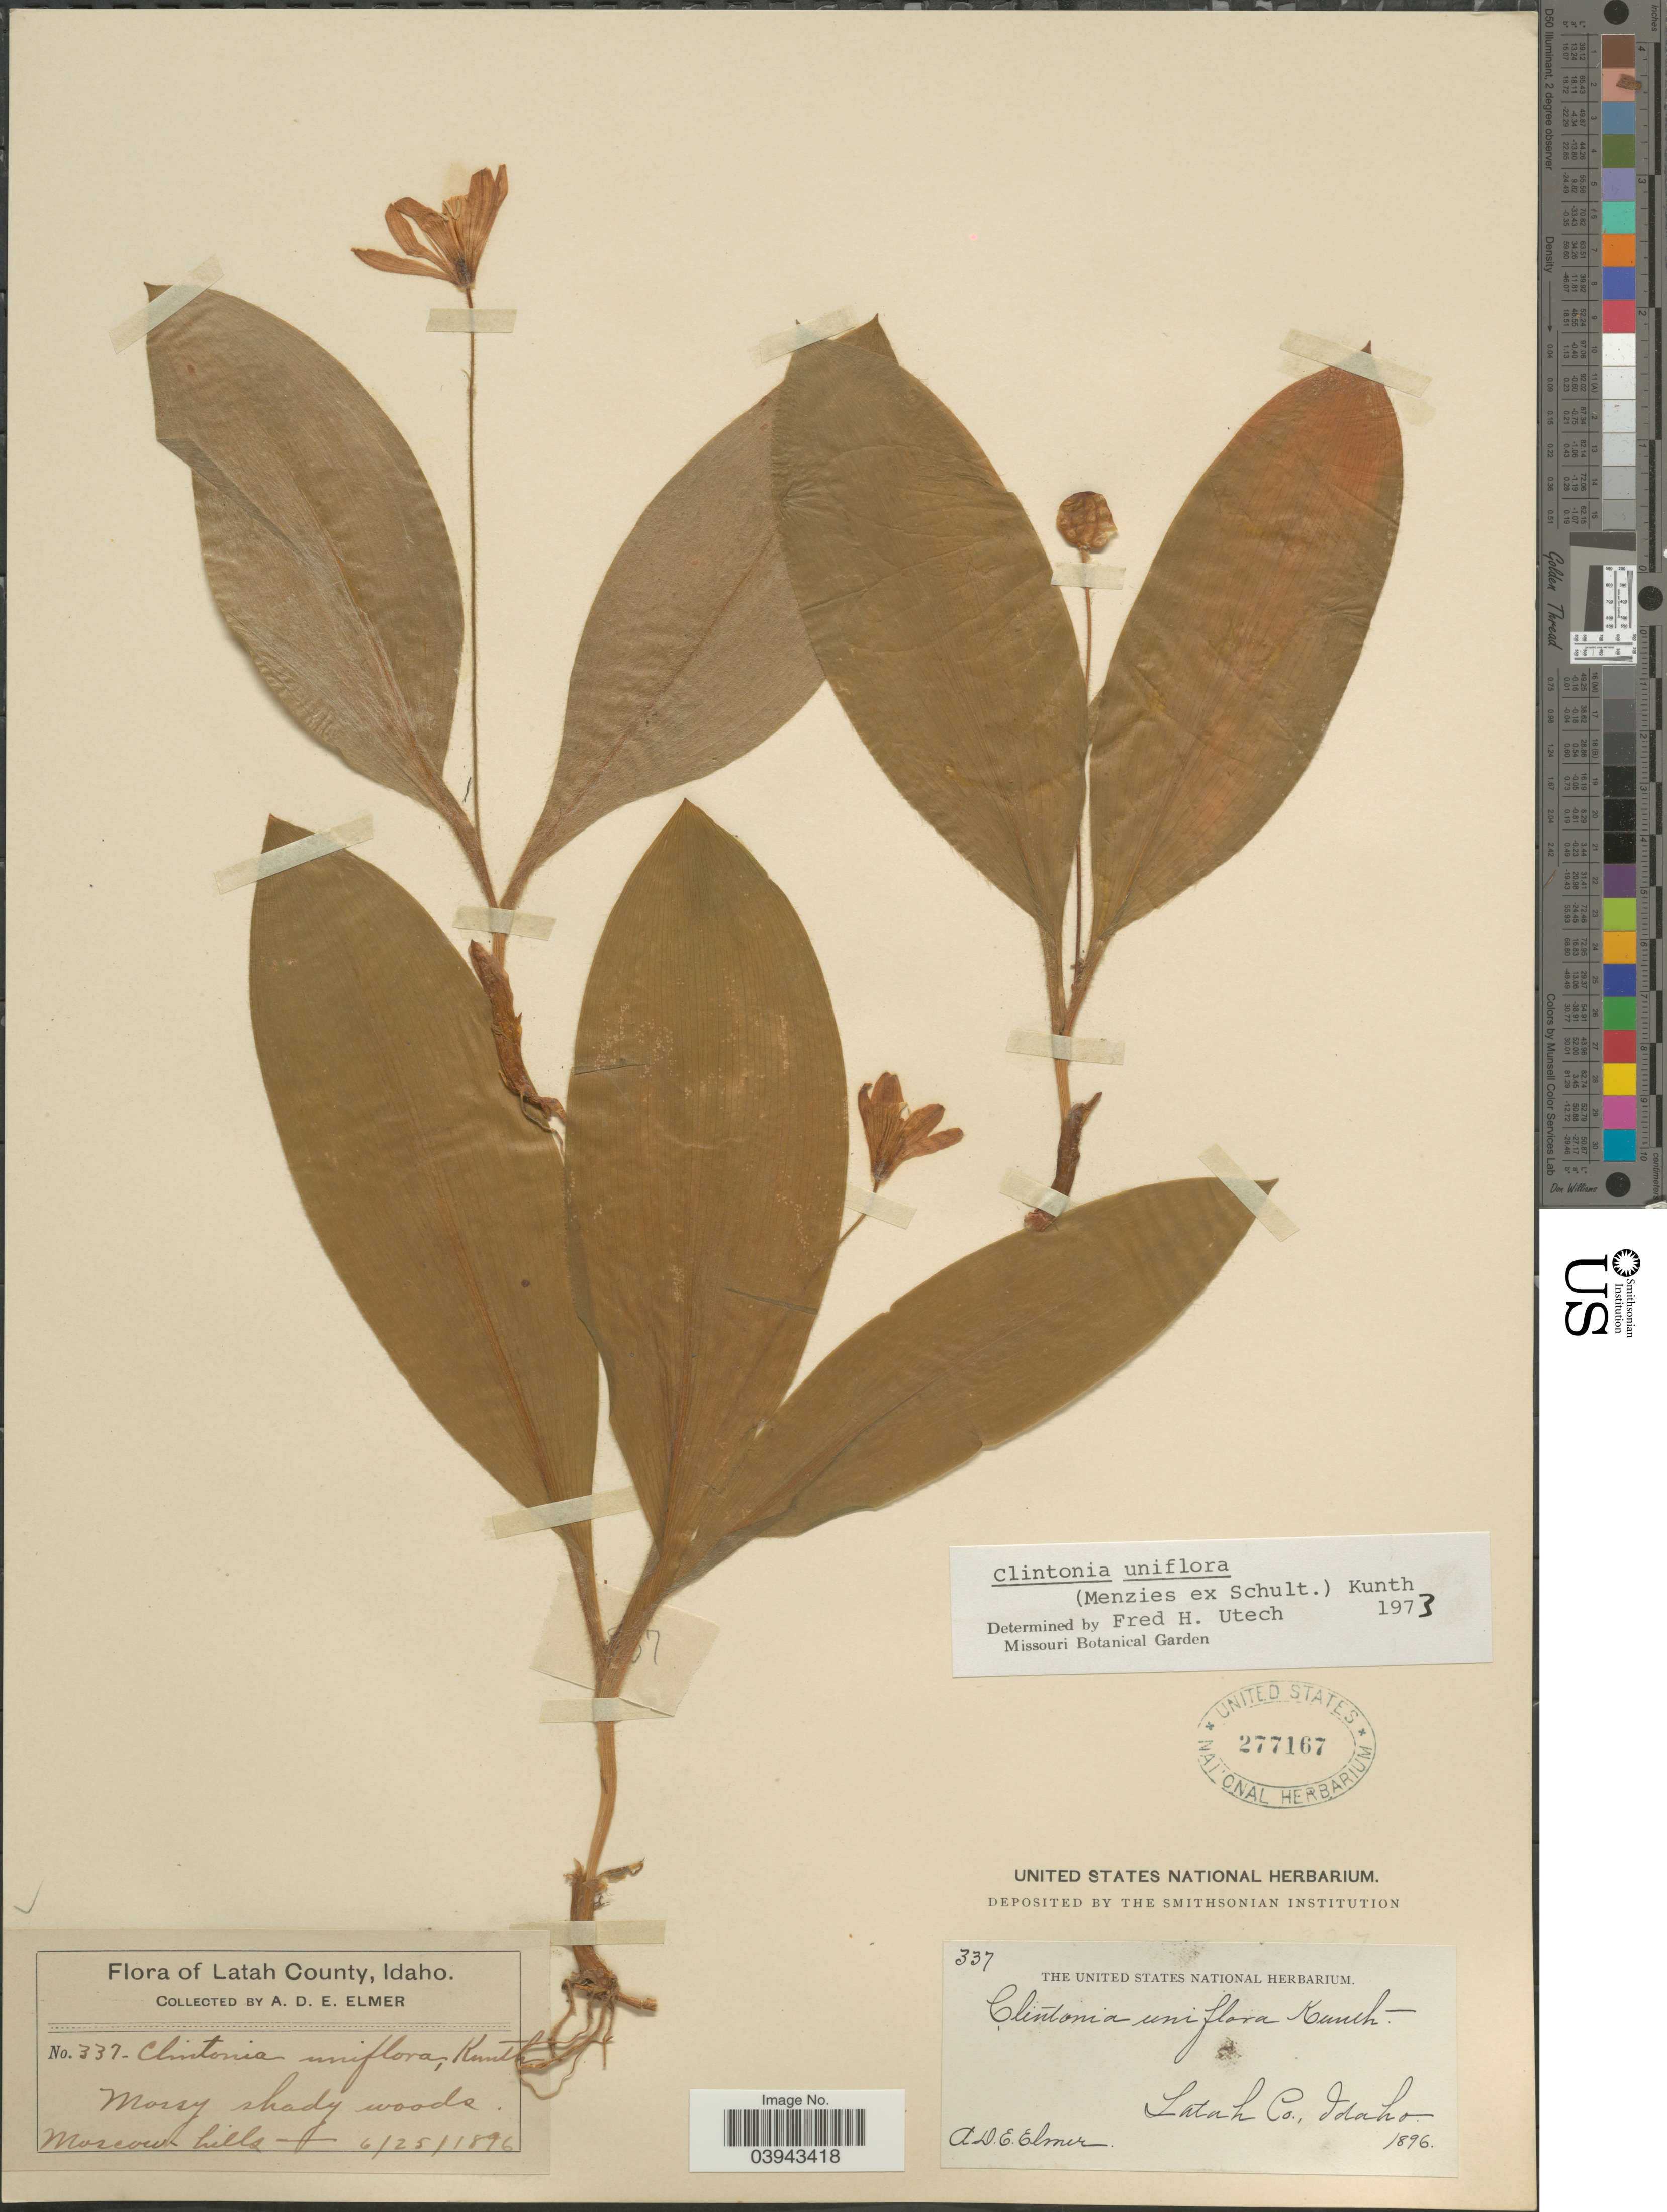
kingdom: Plantae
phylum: Tracheophyta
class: Liliopsida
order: Liliales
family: Liliaceae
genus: Clintonia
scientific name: Clintonia uniflora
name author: Kunth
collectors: A. D. E. Elmer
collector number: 337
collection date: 1896-06-25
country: United States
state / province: Idaho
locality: Latah County. Moscow hills.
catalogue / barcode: US 277167